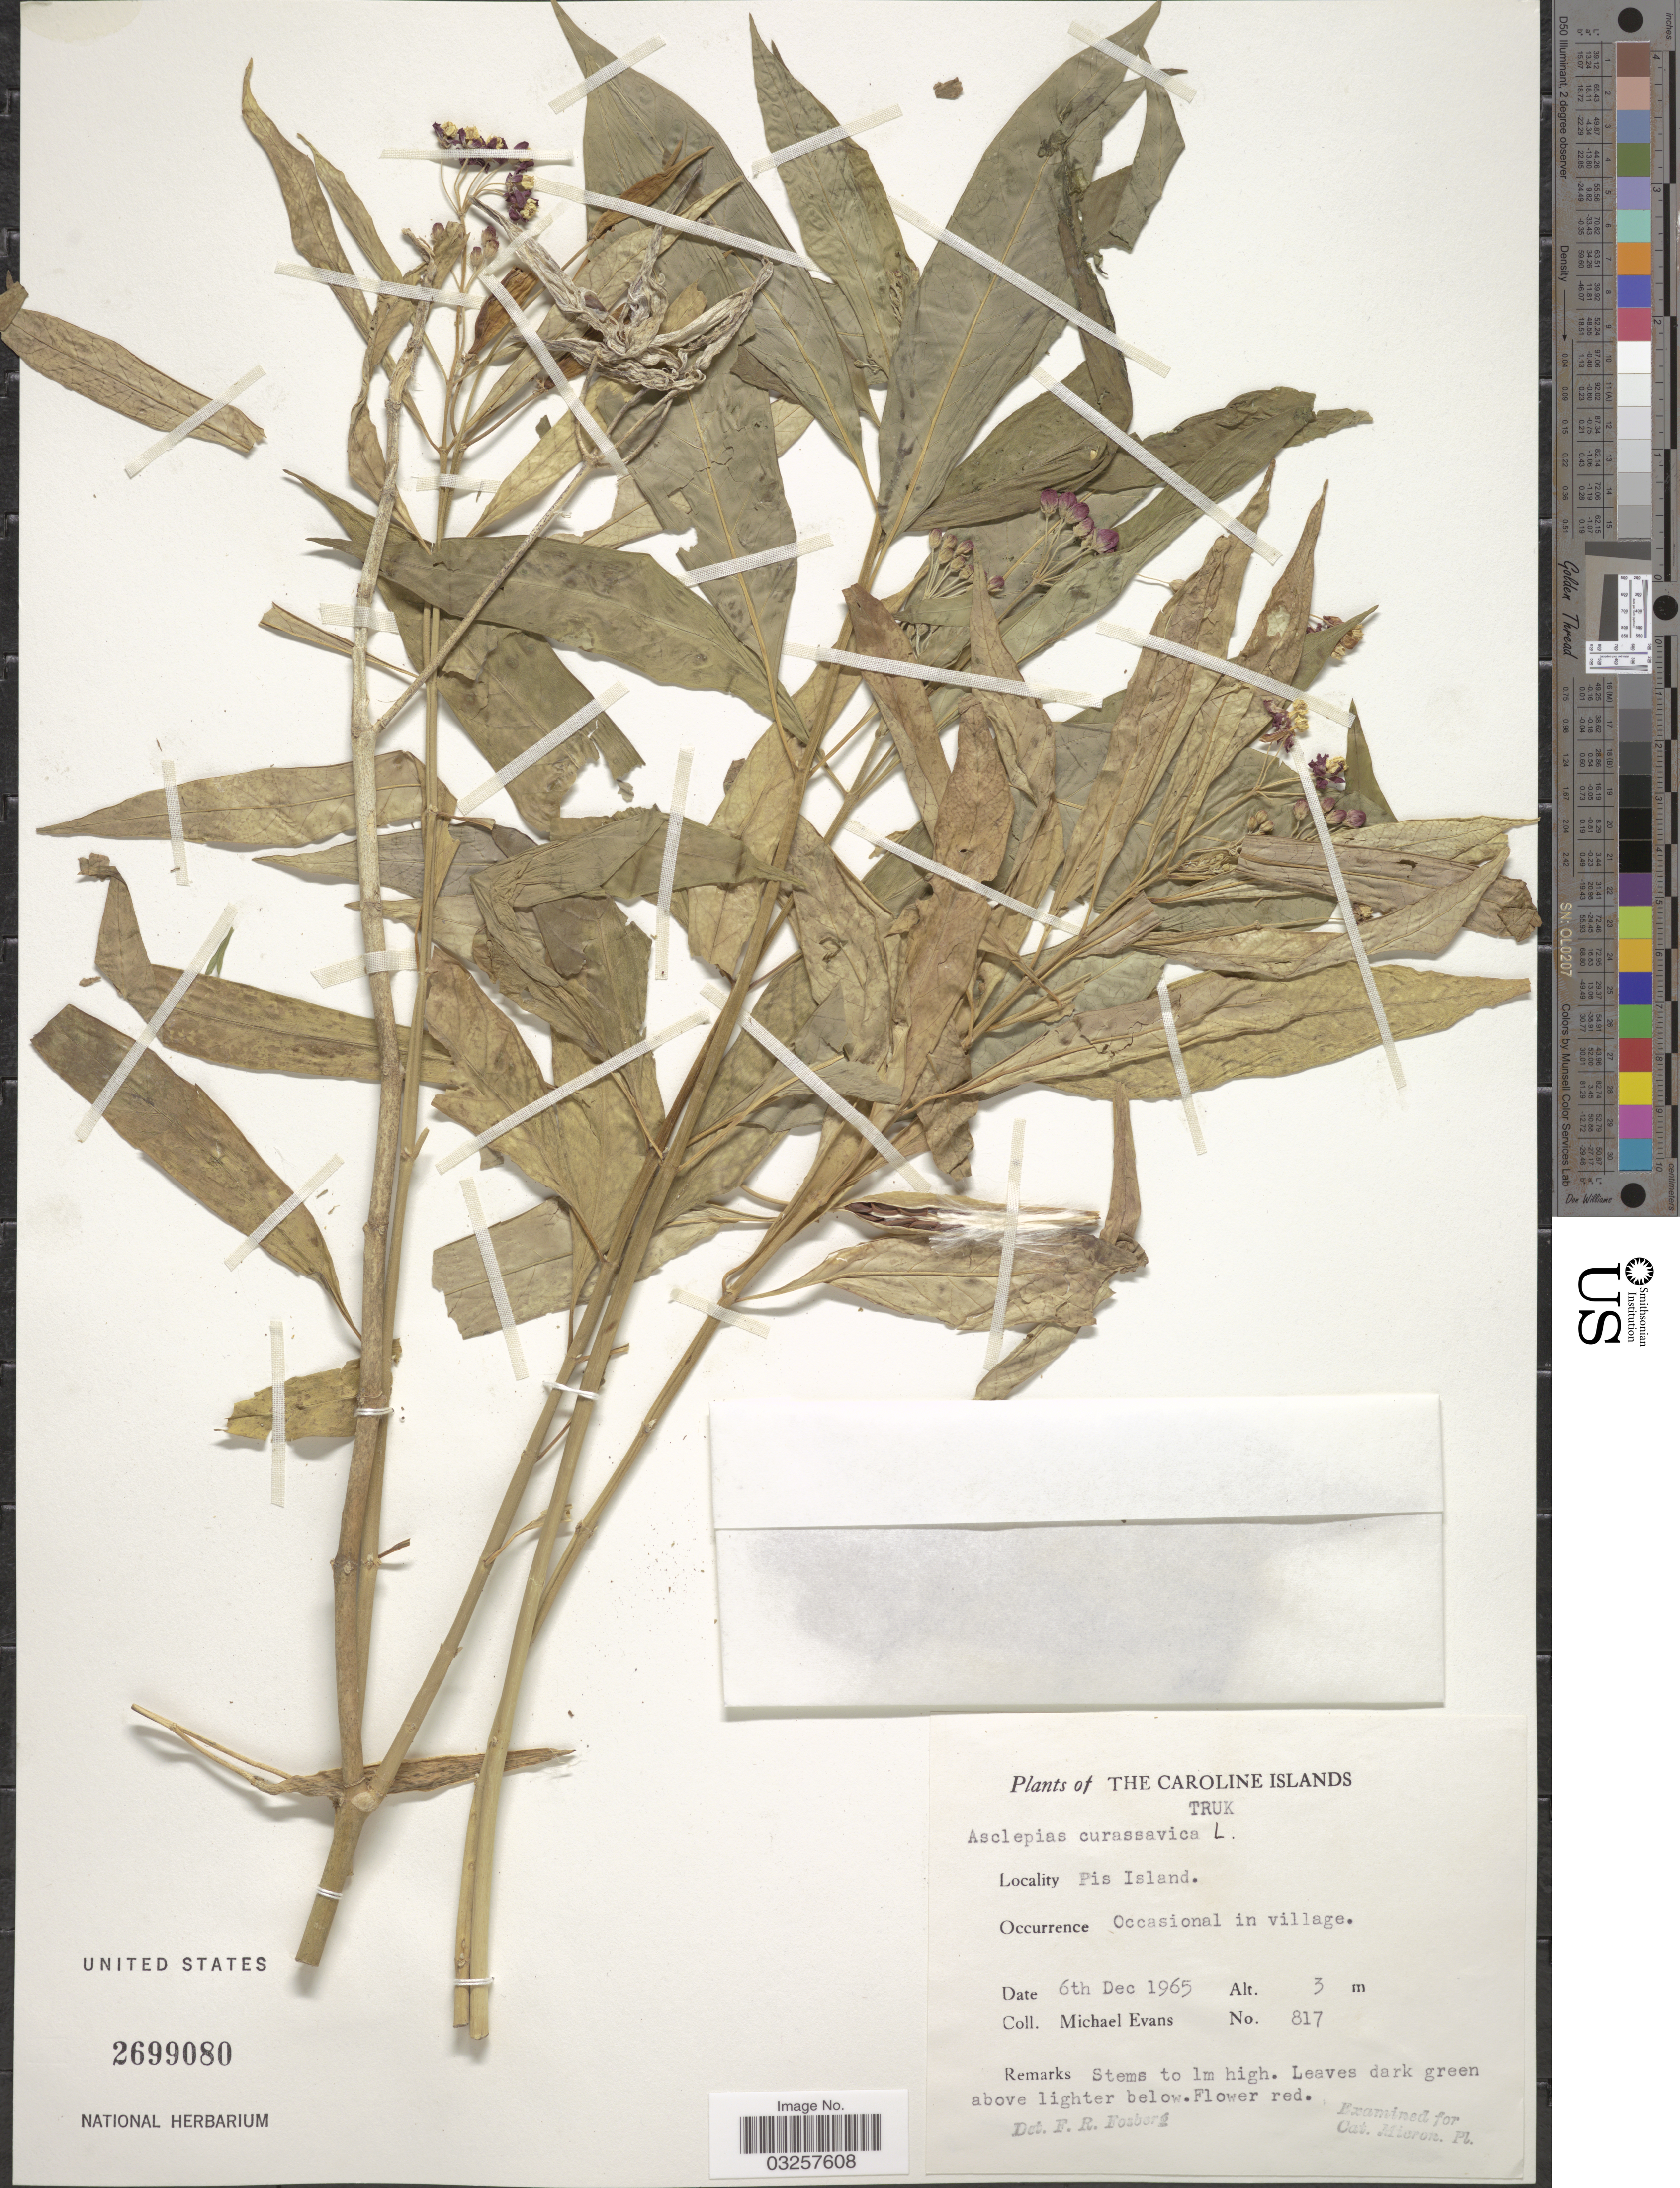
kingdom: Plantae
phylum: Tracheophyta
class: Magnoliopsida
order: Gentianales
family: Apocynaceae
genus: Asclepias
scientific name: Asclepias curassavica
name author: L.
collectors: M. Evans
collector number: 817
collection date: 1965-12-06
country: Micronesia, Federated States of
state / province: Truk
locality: Caroline Islands. Truk. Pis Island.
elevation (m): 3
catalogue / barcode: US 2699080